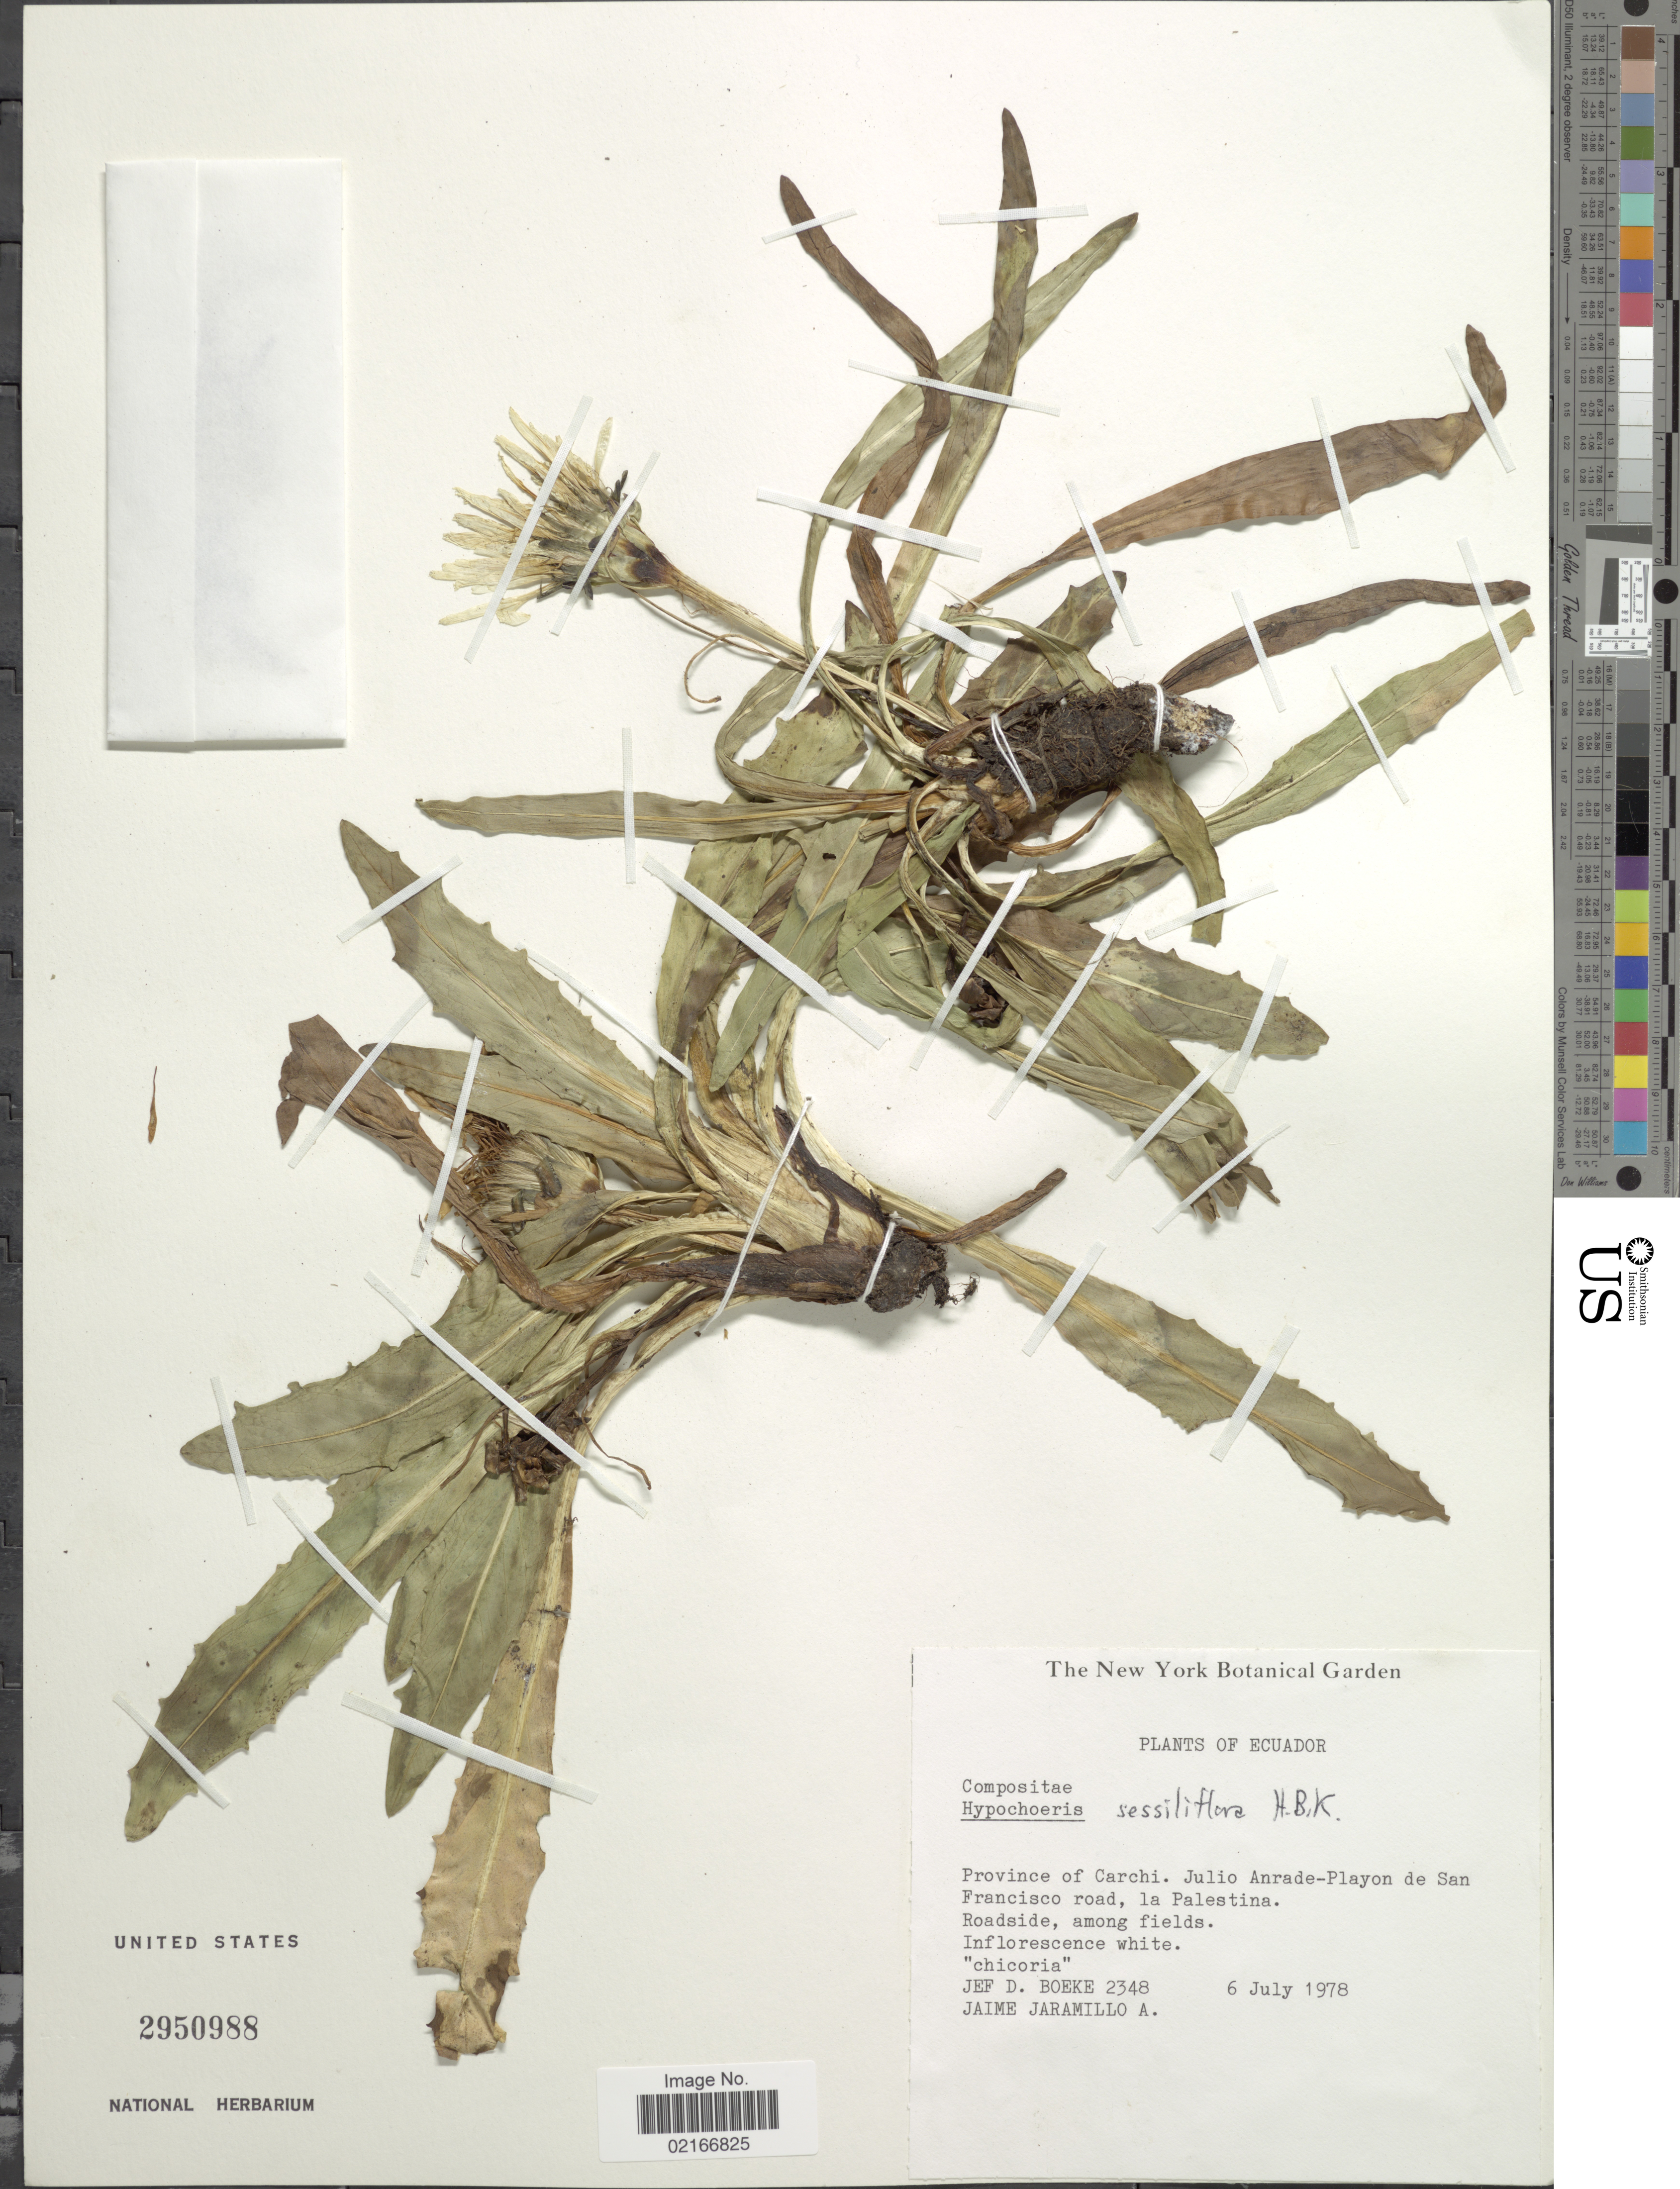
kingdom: Plantae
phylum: Tracheophyta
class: Magnoliopsida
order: Asterales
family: Asteraceae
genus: Hypochaeris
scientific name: Hypochaeris sessiflora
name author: Kunth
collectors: J. Boeke & J. L. Jaramillo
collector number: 2348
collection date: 1978-07-06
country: Ecuador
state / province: Carchi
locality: Julio Anrade-Playon de San Francisco road, la Palestina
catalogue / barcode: US 2950988